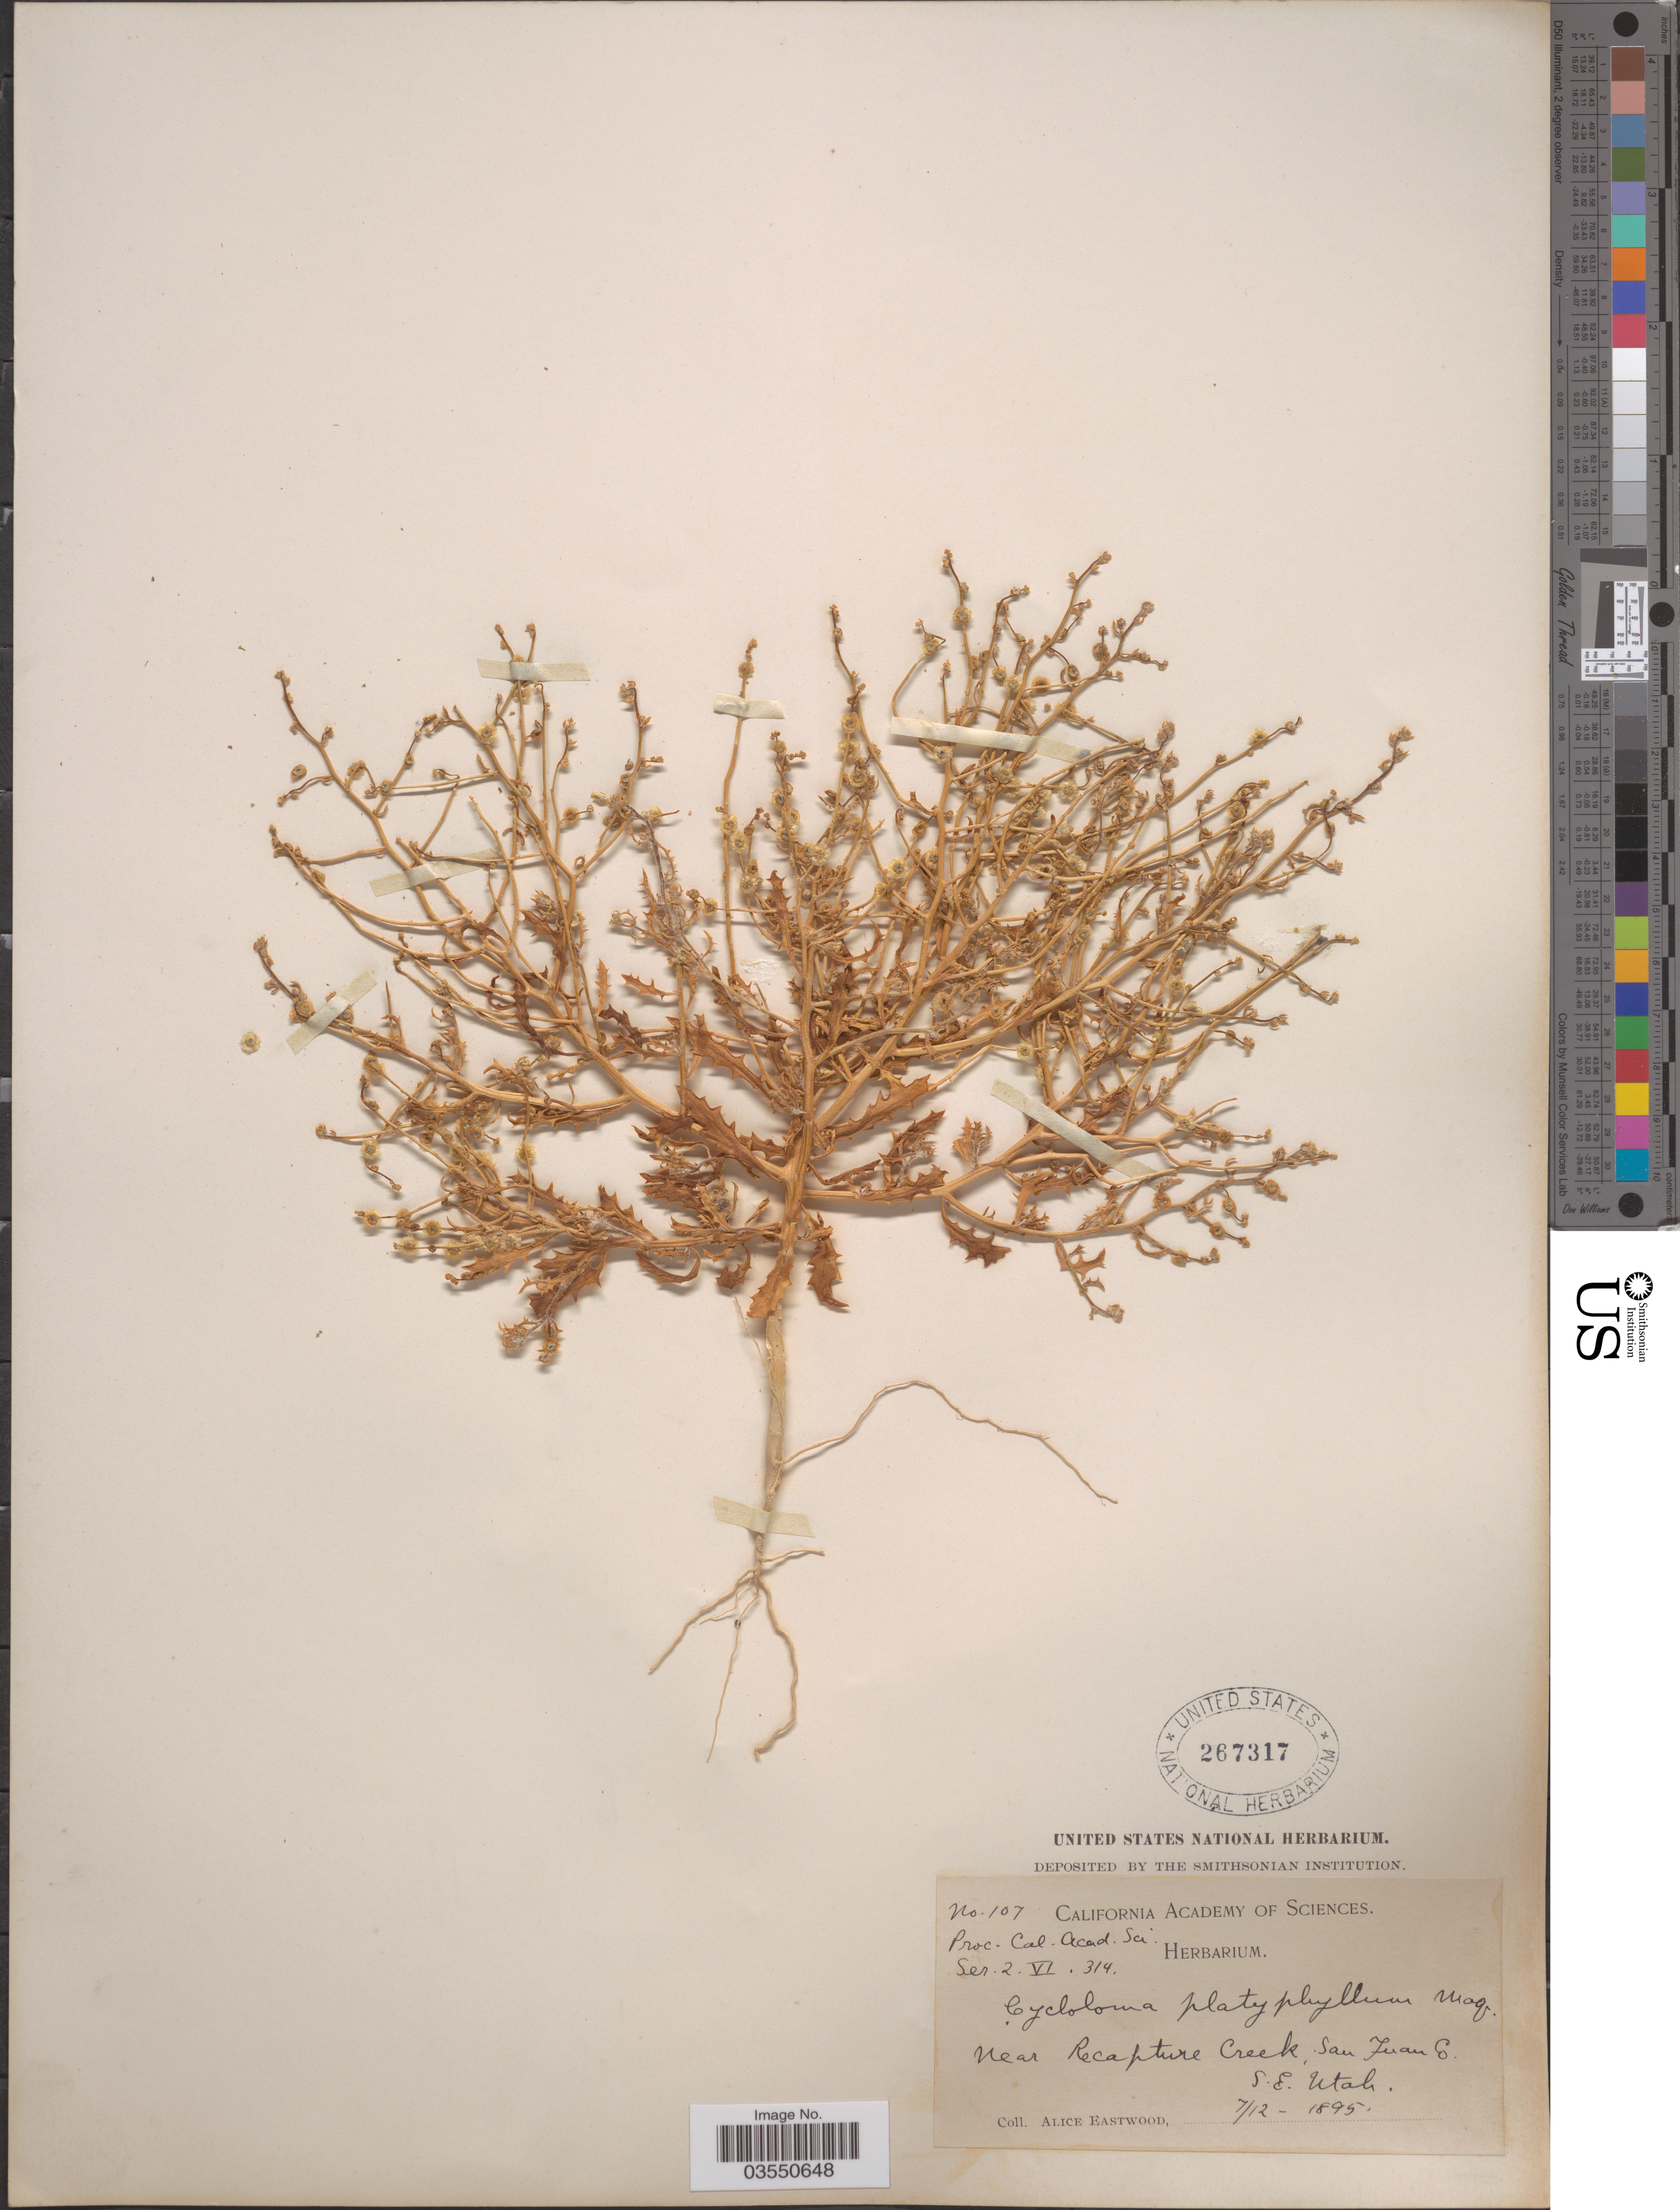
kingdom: Plantae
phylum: Tracheophyta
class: Magnoliopsida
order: Caryophyllales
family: Amaranthaceae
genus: Dysphania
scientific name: Dysphania atriplicifolia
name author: (Spreng.) G. Kadereit et al.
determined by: U.S. National Herbarium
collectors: A. Eastwood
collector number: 107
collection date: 1895-07-12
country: United States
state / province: Utah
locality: Near Recapture Creek, San Juan Co. S.E. Utah.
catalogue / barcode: US 267317